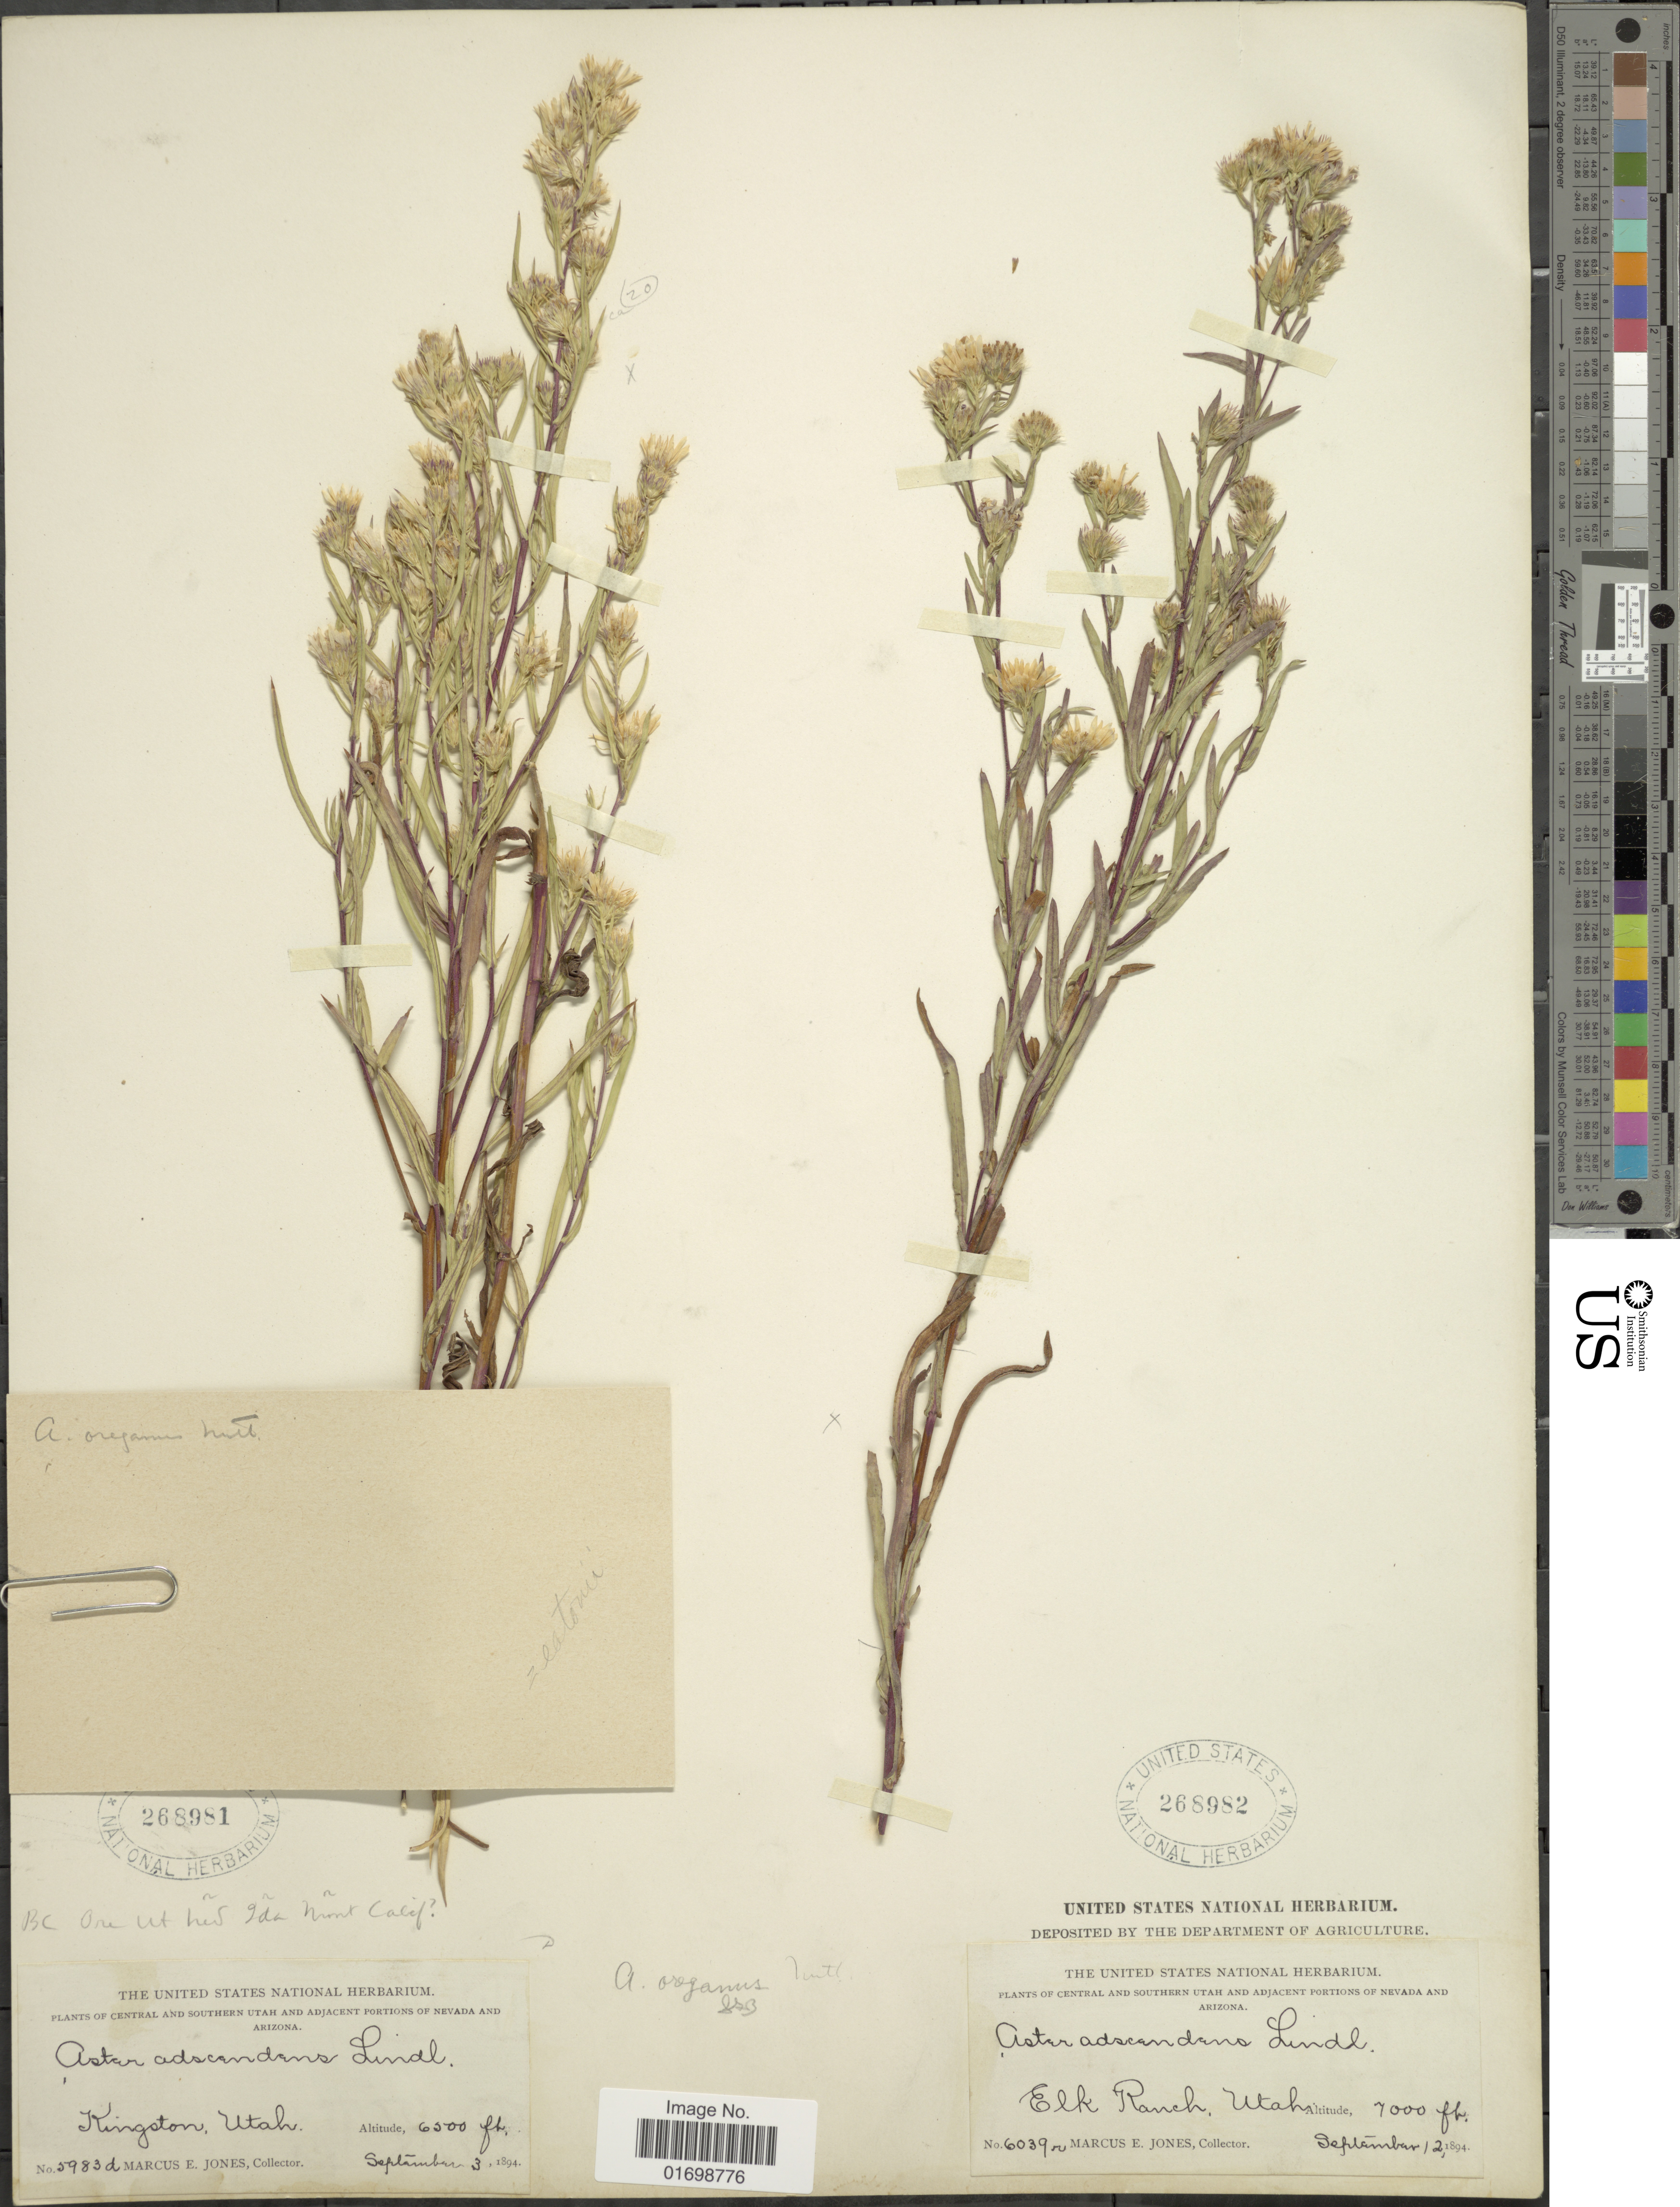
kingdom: Plantae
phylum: Tracheophyta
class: Magnoliopsida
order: Asterales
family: Asteraceae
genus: Symphyotrichum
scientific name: Symphyotrichum eatonii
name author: (A. Gray) G.L. Nesom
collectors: M. E. Jones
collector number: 6039r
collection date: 1894-09-12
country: United States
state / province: Utah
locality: Central and Southern Utah and adjacent portions of Nevada and Arizona, Elk Ranch.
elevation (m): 2134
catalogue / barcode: US 268982-2